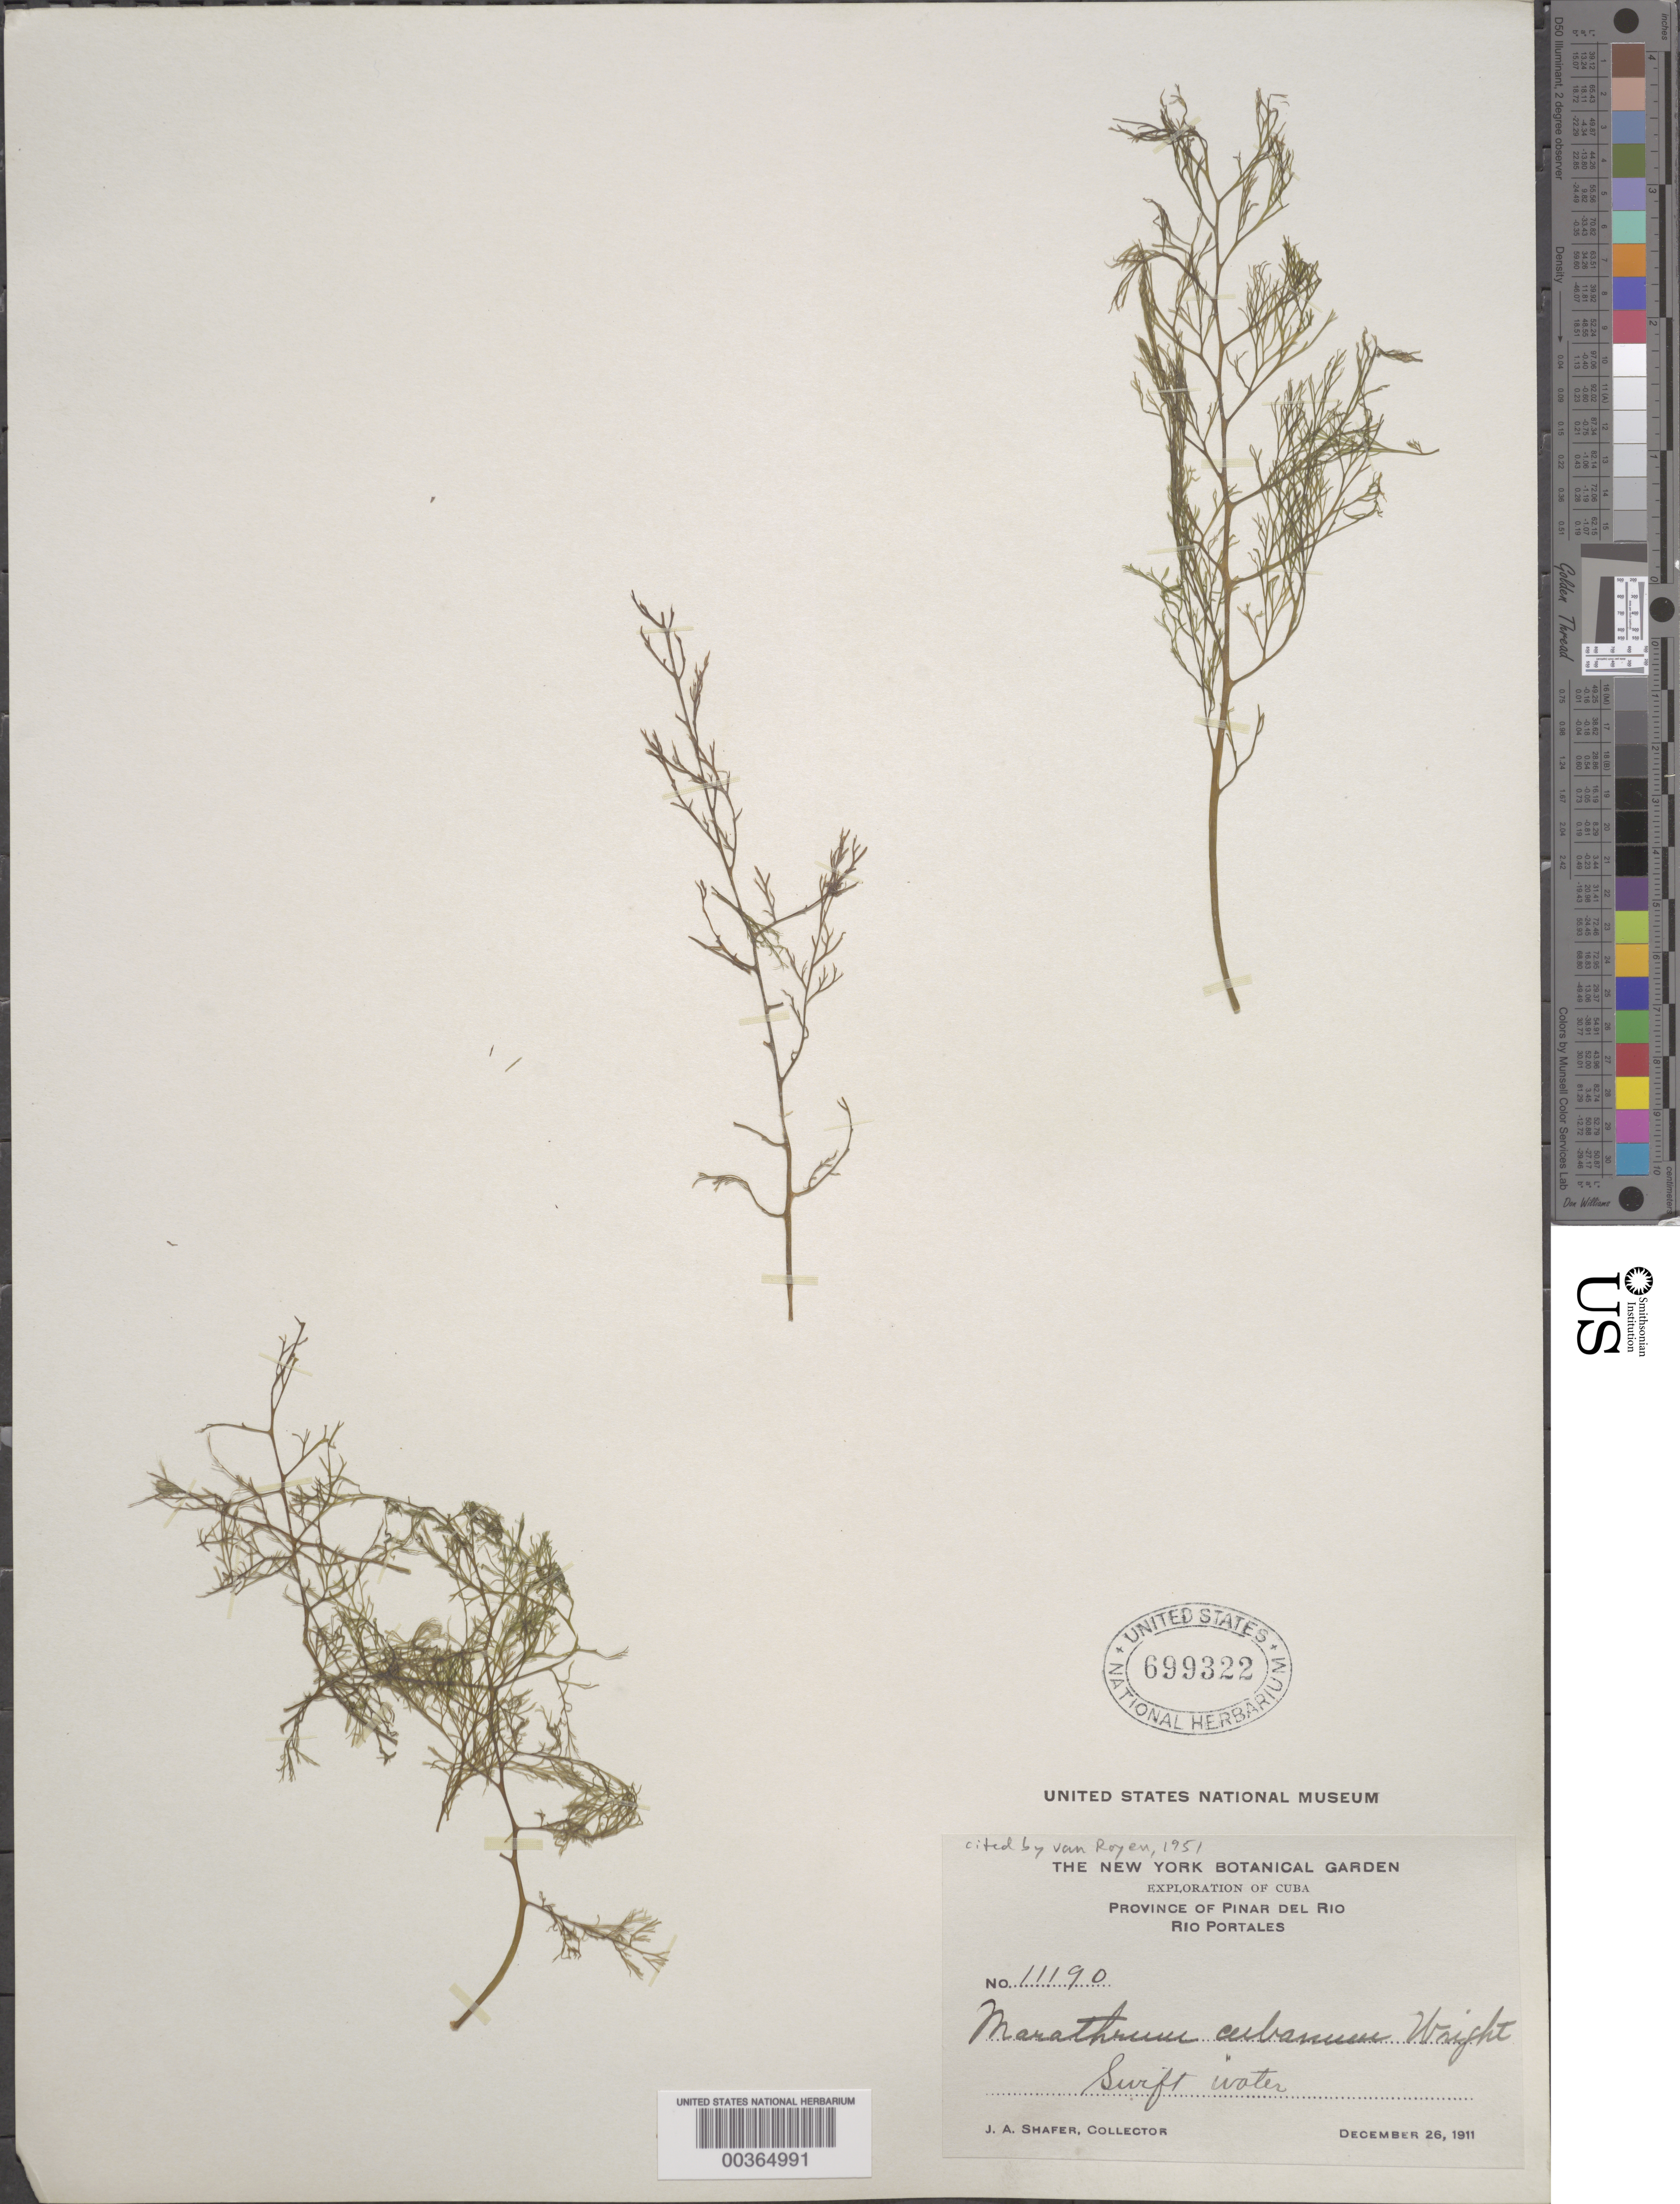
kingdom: Plantae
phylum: Tracheophyta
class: Magnoliopsida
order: Malpighiales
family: Podostemaceae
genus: Marathrum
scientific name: Marathrum cubanum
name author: C. Wright in Sauvalle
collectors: J. A. Shafer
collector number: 11190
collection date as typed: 26 Dec 1911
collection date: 1911-12-26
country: Cuba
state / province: Pinar del Río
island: Greater Antilles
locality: Rio portales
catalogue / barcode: US 699322